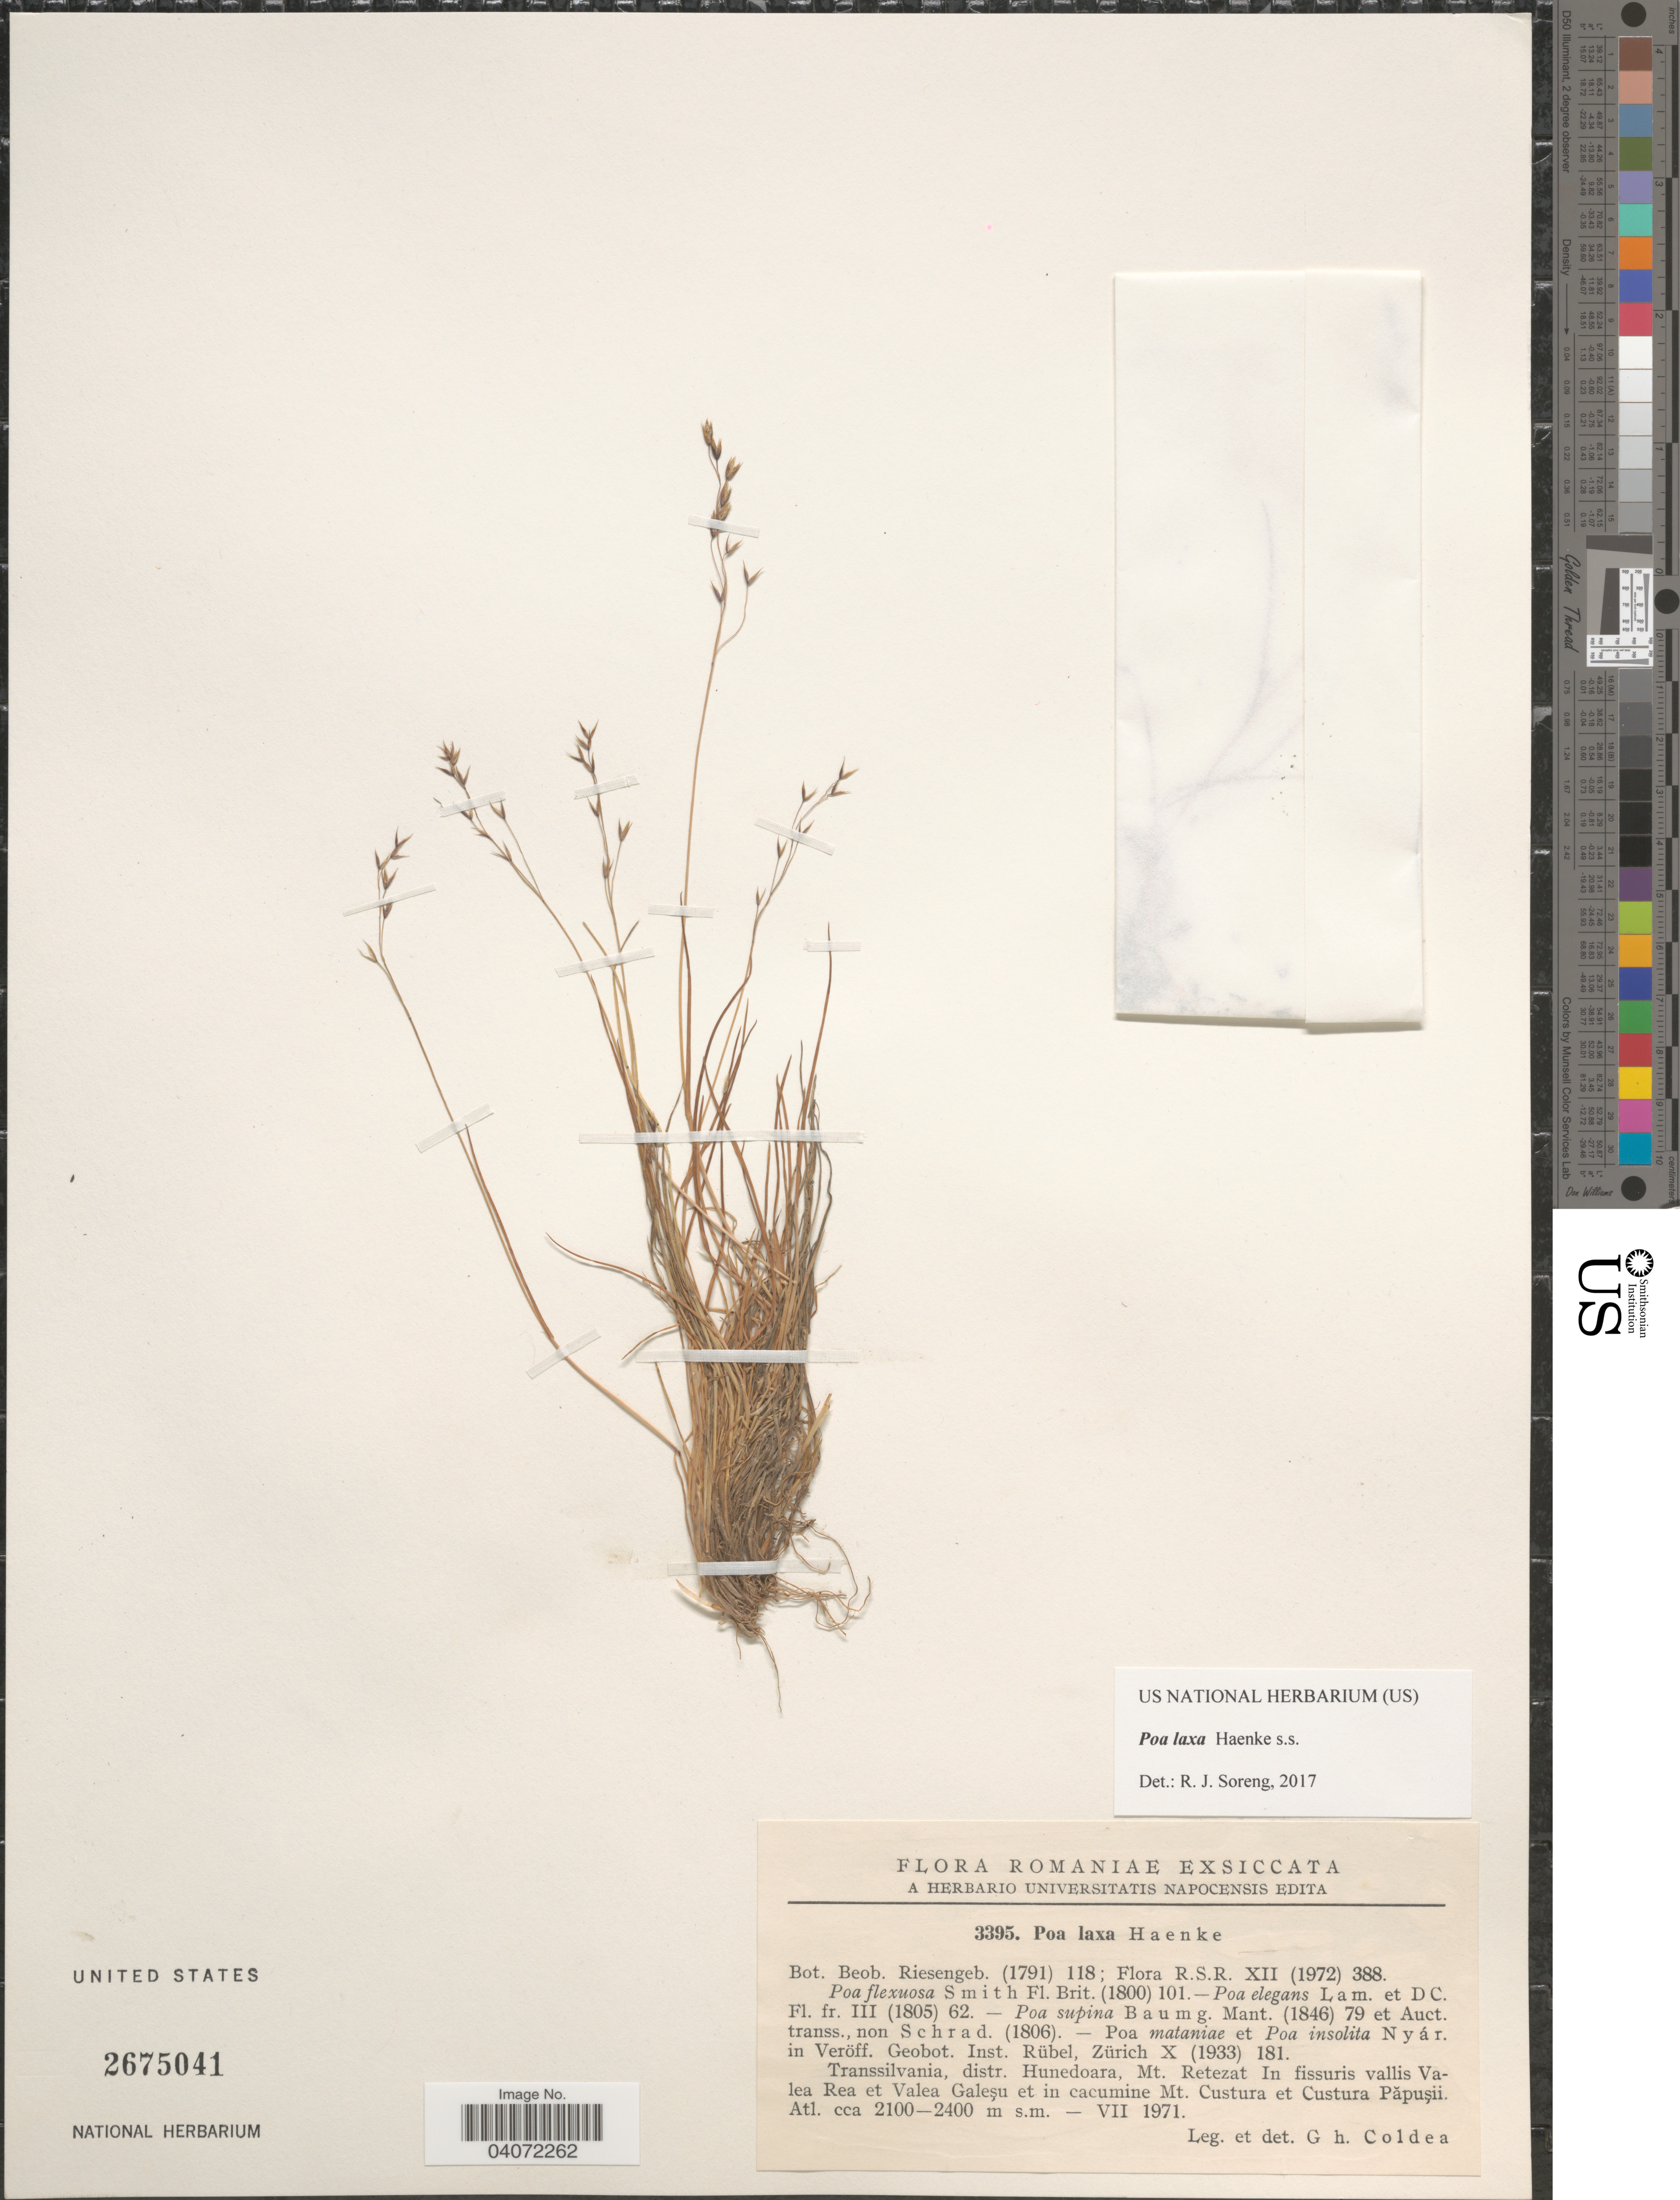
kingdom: Plantae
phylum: Tracheophyta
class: Liliopsida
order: Poales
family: Poaceae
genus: Poa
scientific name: Poa laxa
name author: Haenke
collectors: G. Coldea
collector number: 3395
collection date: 1971-07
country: Romania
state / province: Hunedoara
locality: Transsilvania, distr. Hunedoara, Mt. Retezat In fissuris vallis Valea Rea et Valea Galeşu et in cacumine Mt. Custura et Custura Papuşii.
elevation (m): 2100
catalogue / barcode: US 2675041